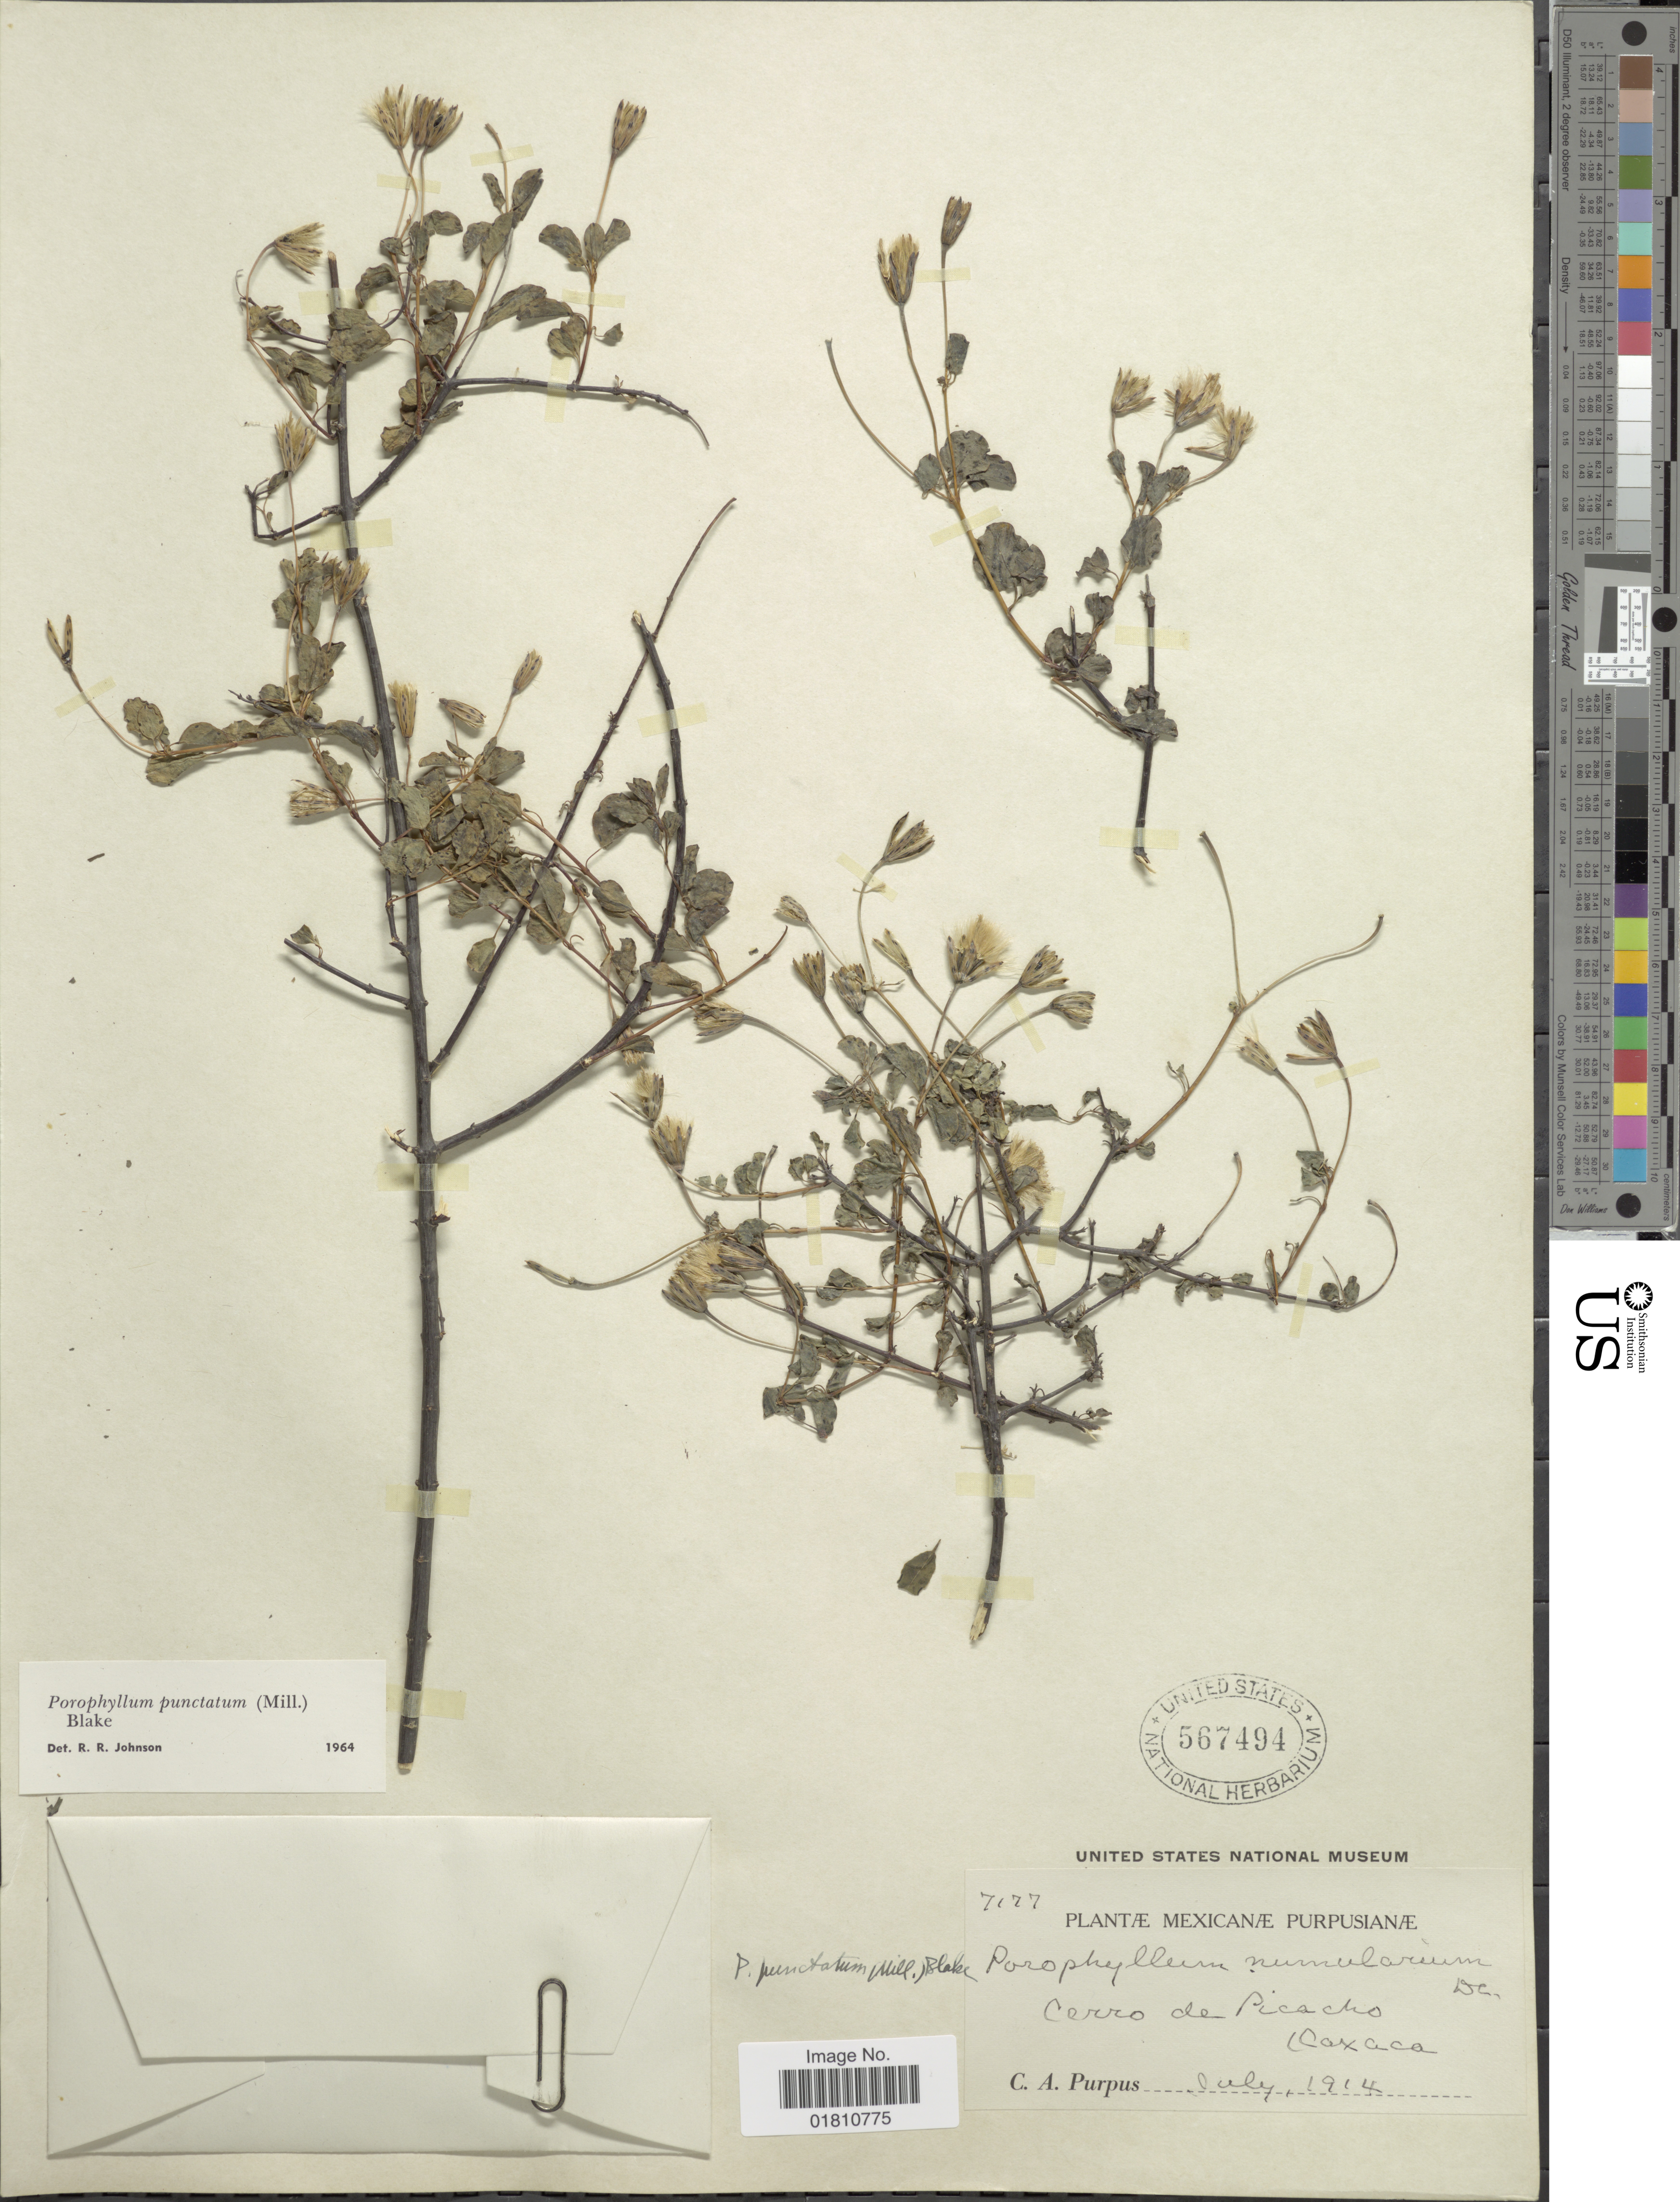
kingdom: Plantae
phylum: Tracheophyta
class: Magnoliopsida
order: Asterales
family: Asteraceae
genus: Porophyllum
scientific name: Porophyllum punctatum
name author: (Mill.) S.F. Blake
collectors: C. A. Purpus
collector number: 7177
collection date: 1914-07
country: Mexico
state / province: Oaxaca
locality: Cerro de Picacho.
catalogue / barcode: US 567494